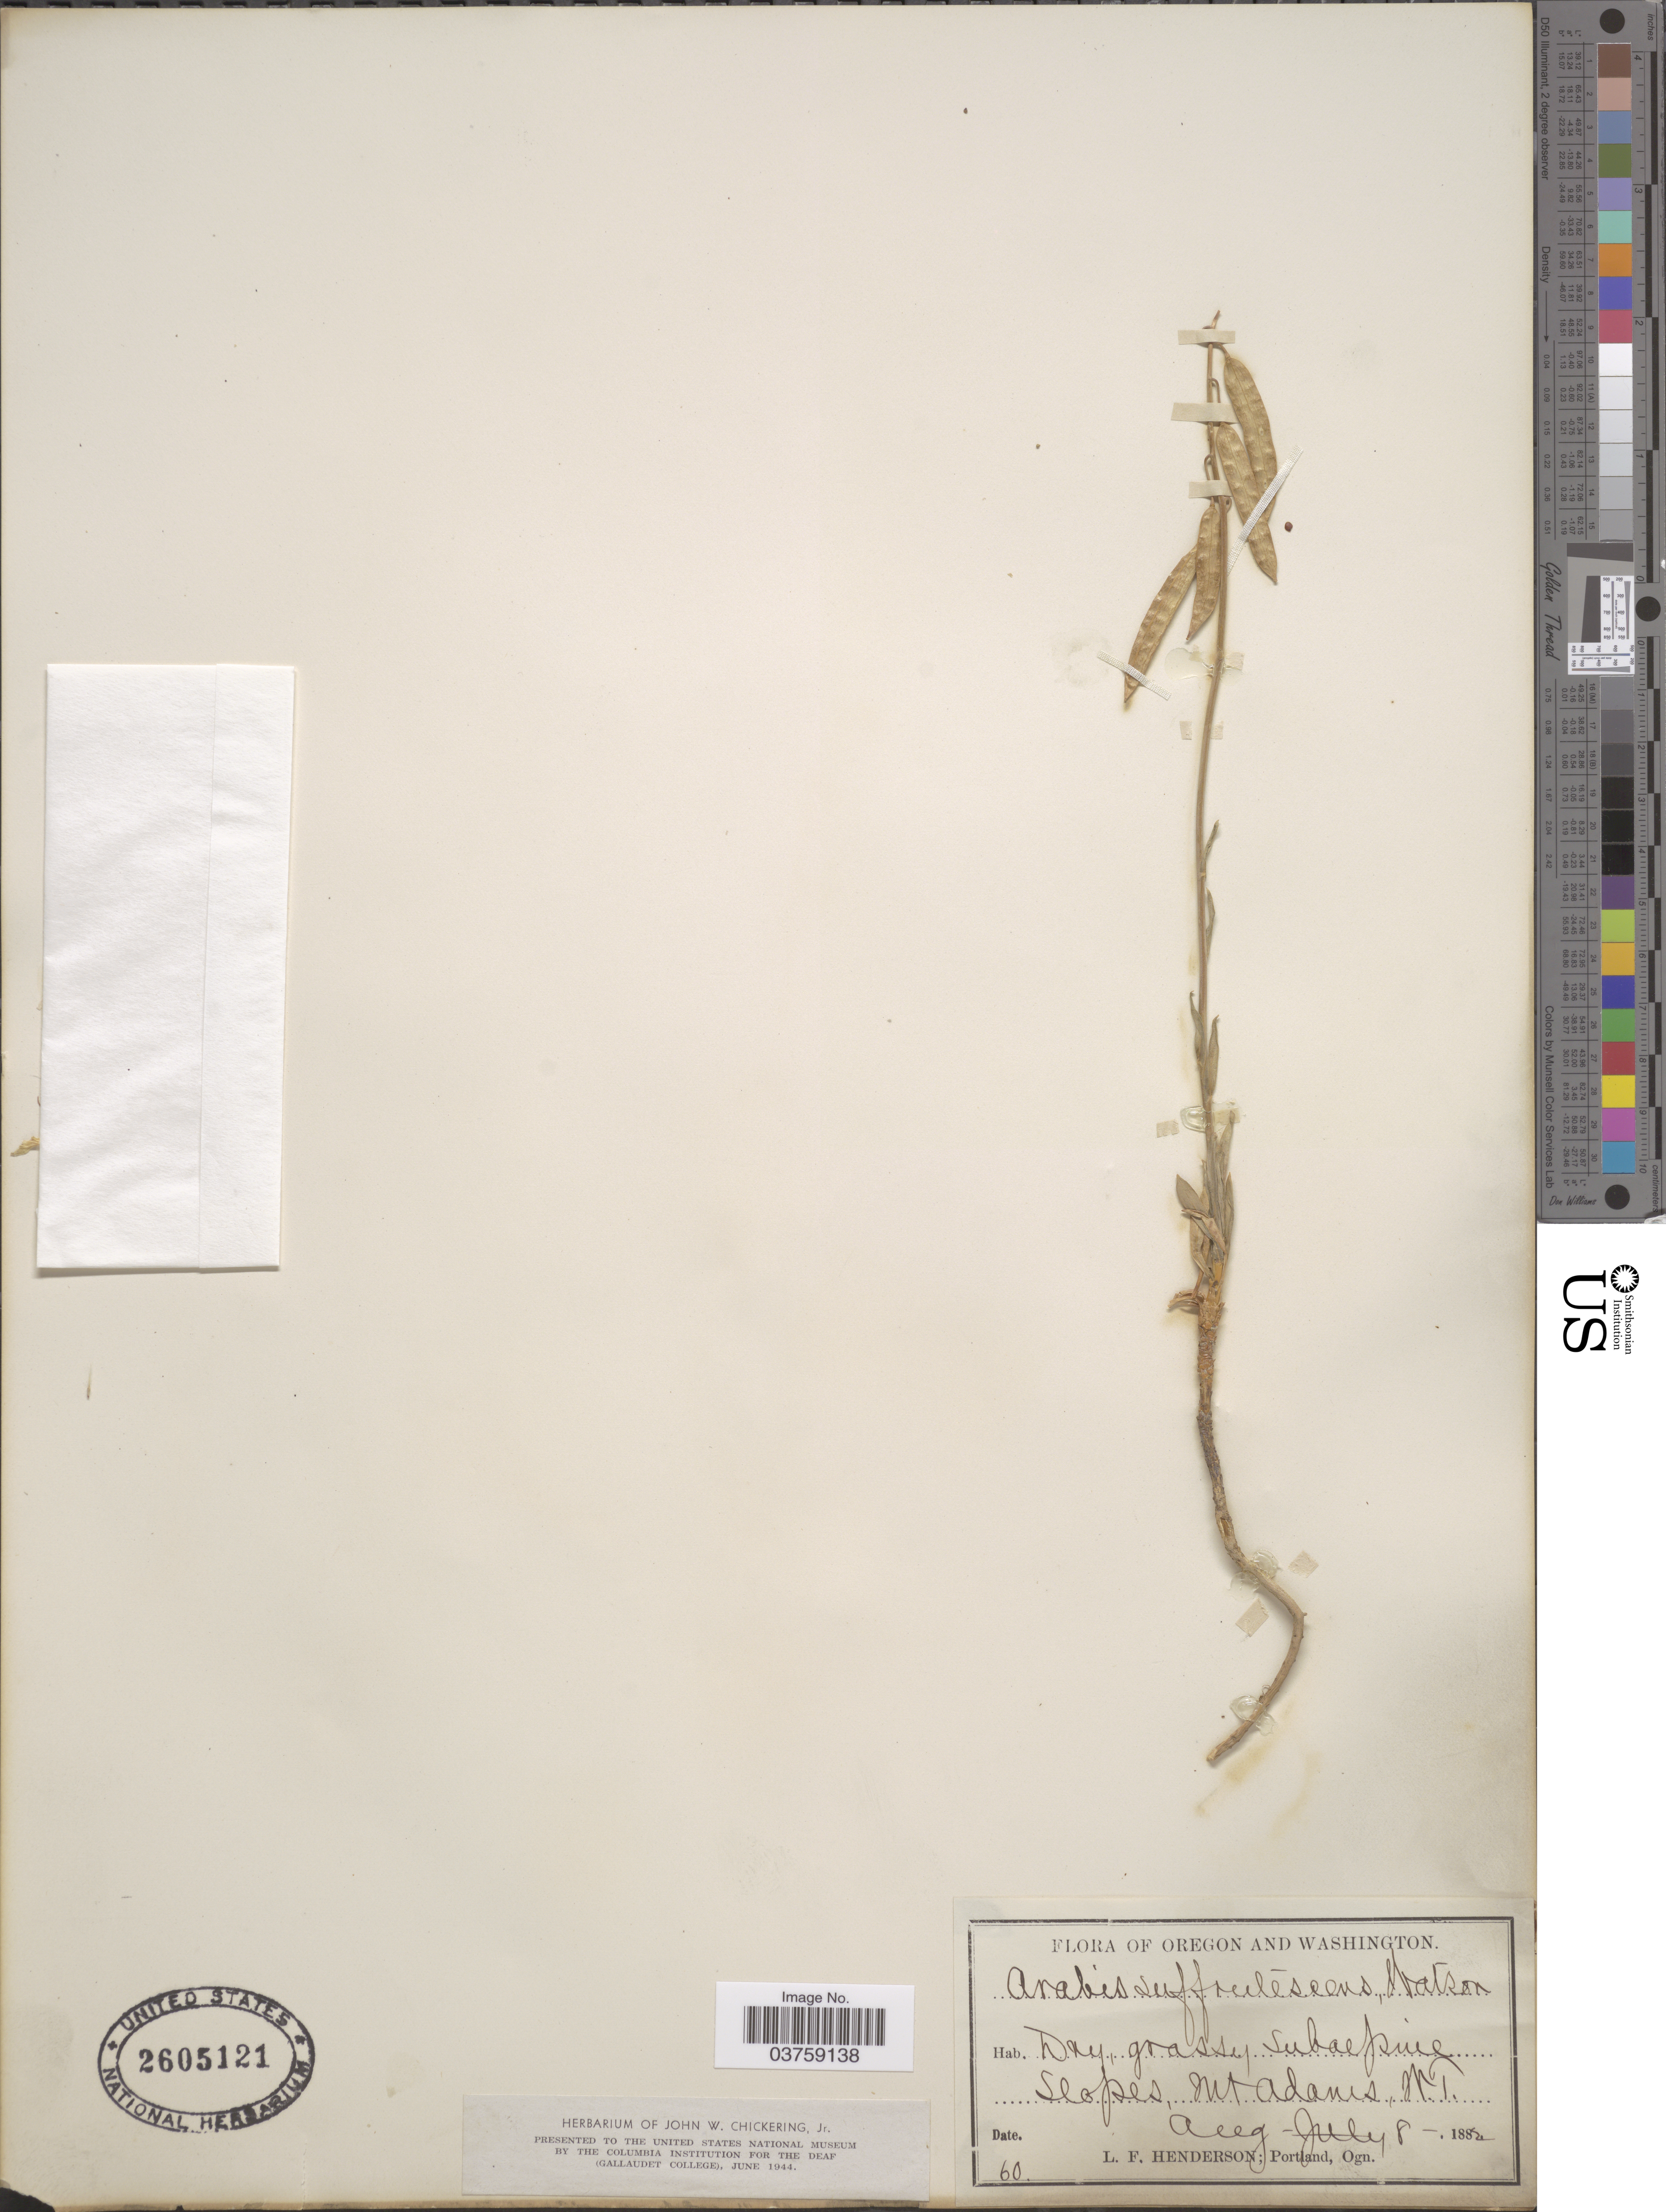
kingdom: Plantae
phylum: Tracheophyta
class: Magnoliopsida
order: Brassicales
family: Brassicaceae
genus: Arabis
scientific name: Arabis suffrutescens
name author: S. Watson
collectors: L. Henderson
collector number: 60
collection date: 1882-08-08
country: United States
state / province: Washington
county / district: Yakima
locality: Dry, grassy subalpine slopes, Mt. Adams.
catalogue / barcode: US 2605121